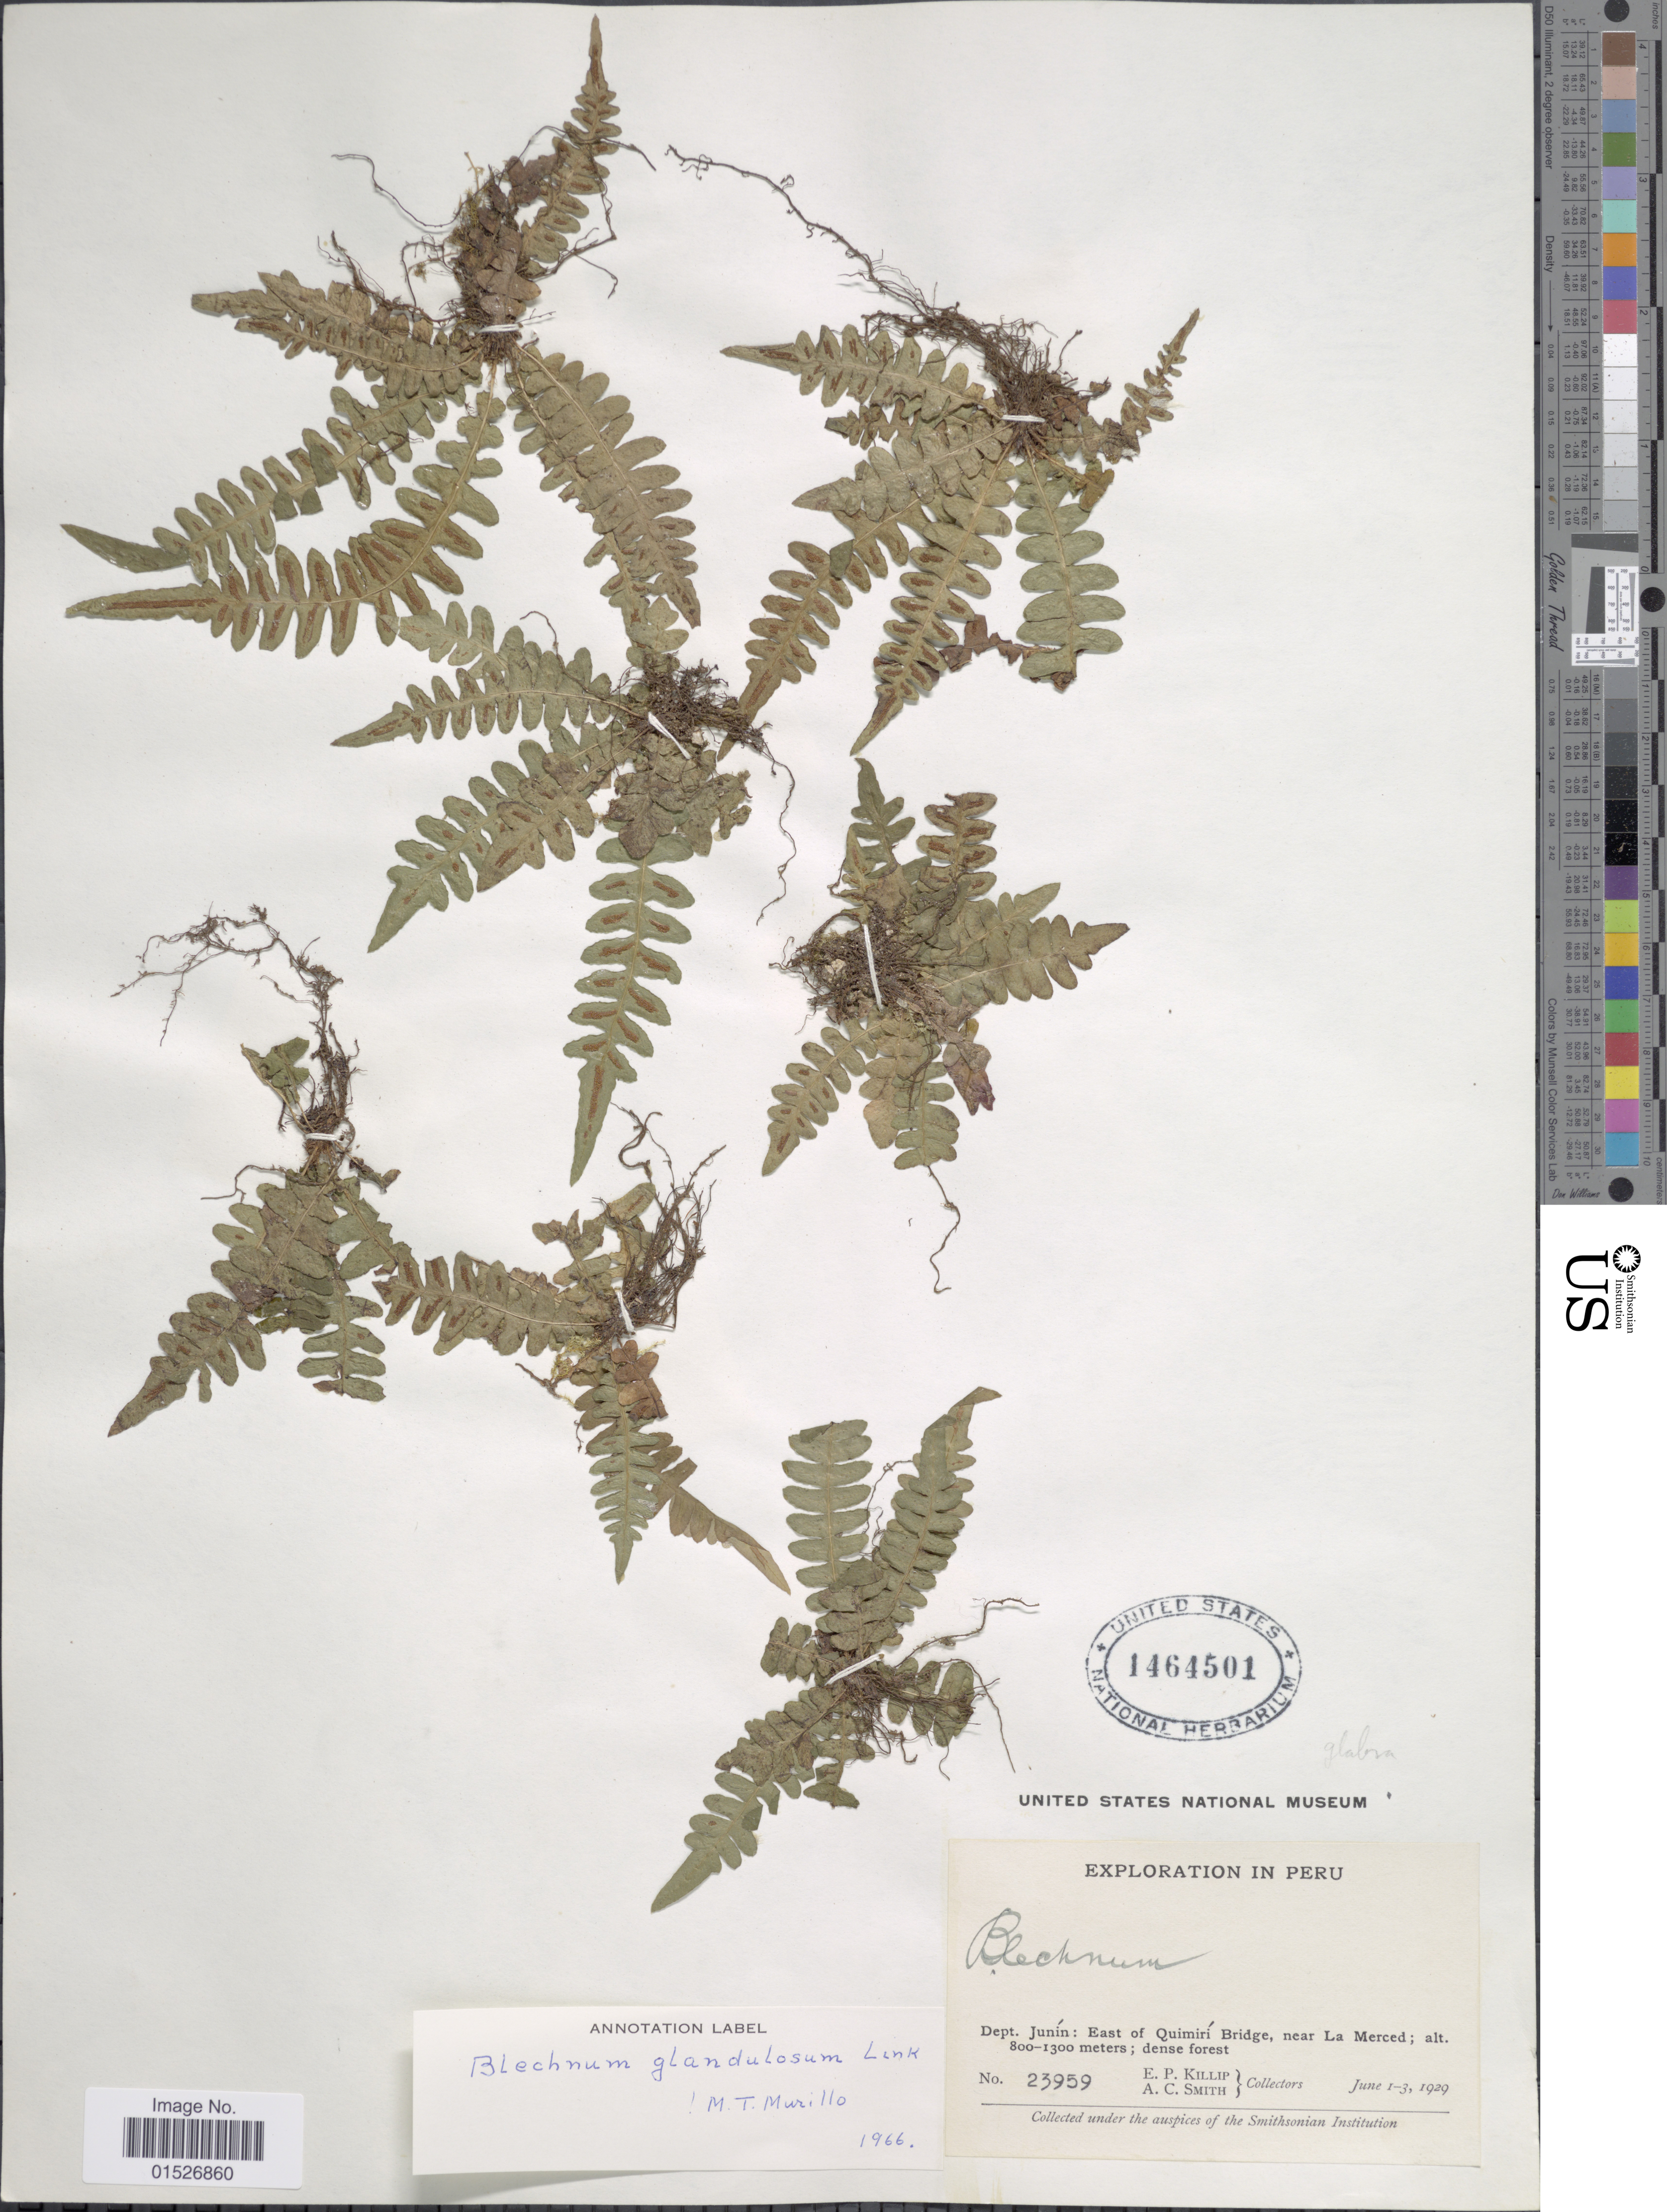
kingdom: Plantae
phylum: Tracheophyta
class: Polypodiopsida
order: Polypodiales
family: Blechnaceae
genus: Blechnum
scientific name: Blechnum polypodioides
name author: Raddi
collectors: E. P. Killip & A. C. Smith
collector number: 23959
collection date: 1929-06-01/1929-06-03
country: Peru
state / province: Junín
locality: Dept. Junin: East of Quimiri Bridge, near La Merced.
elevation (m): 800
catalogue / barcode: US 1464501